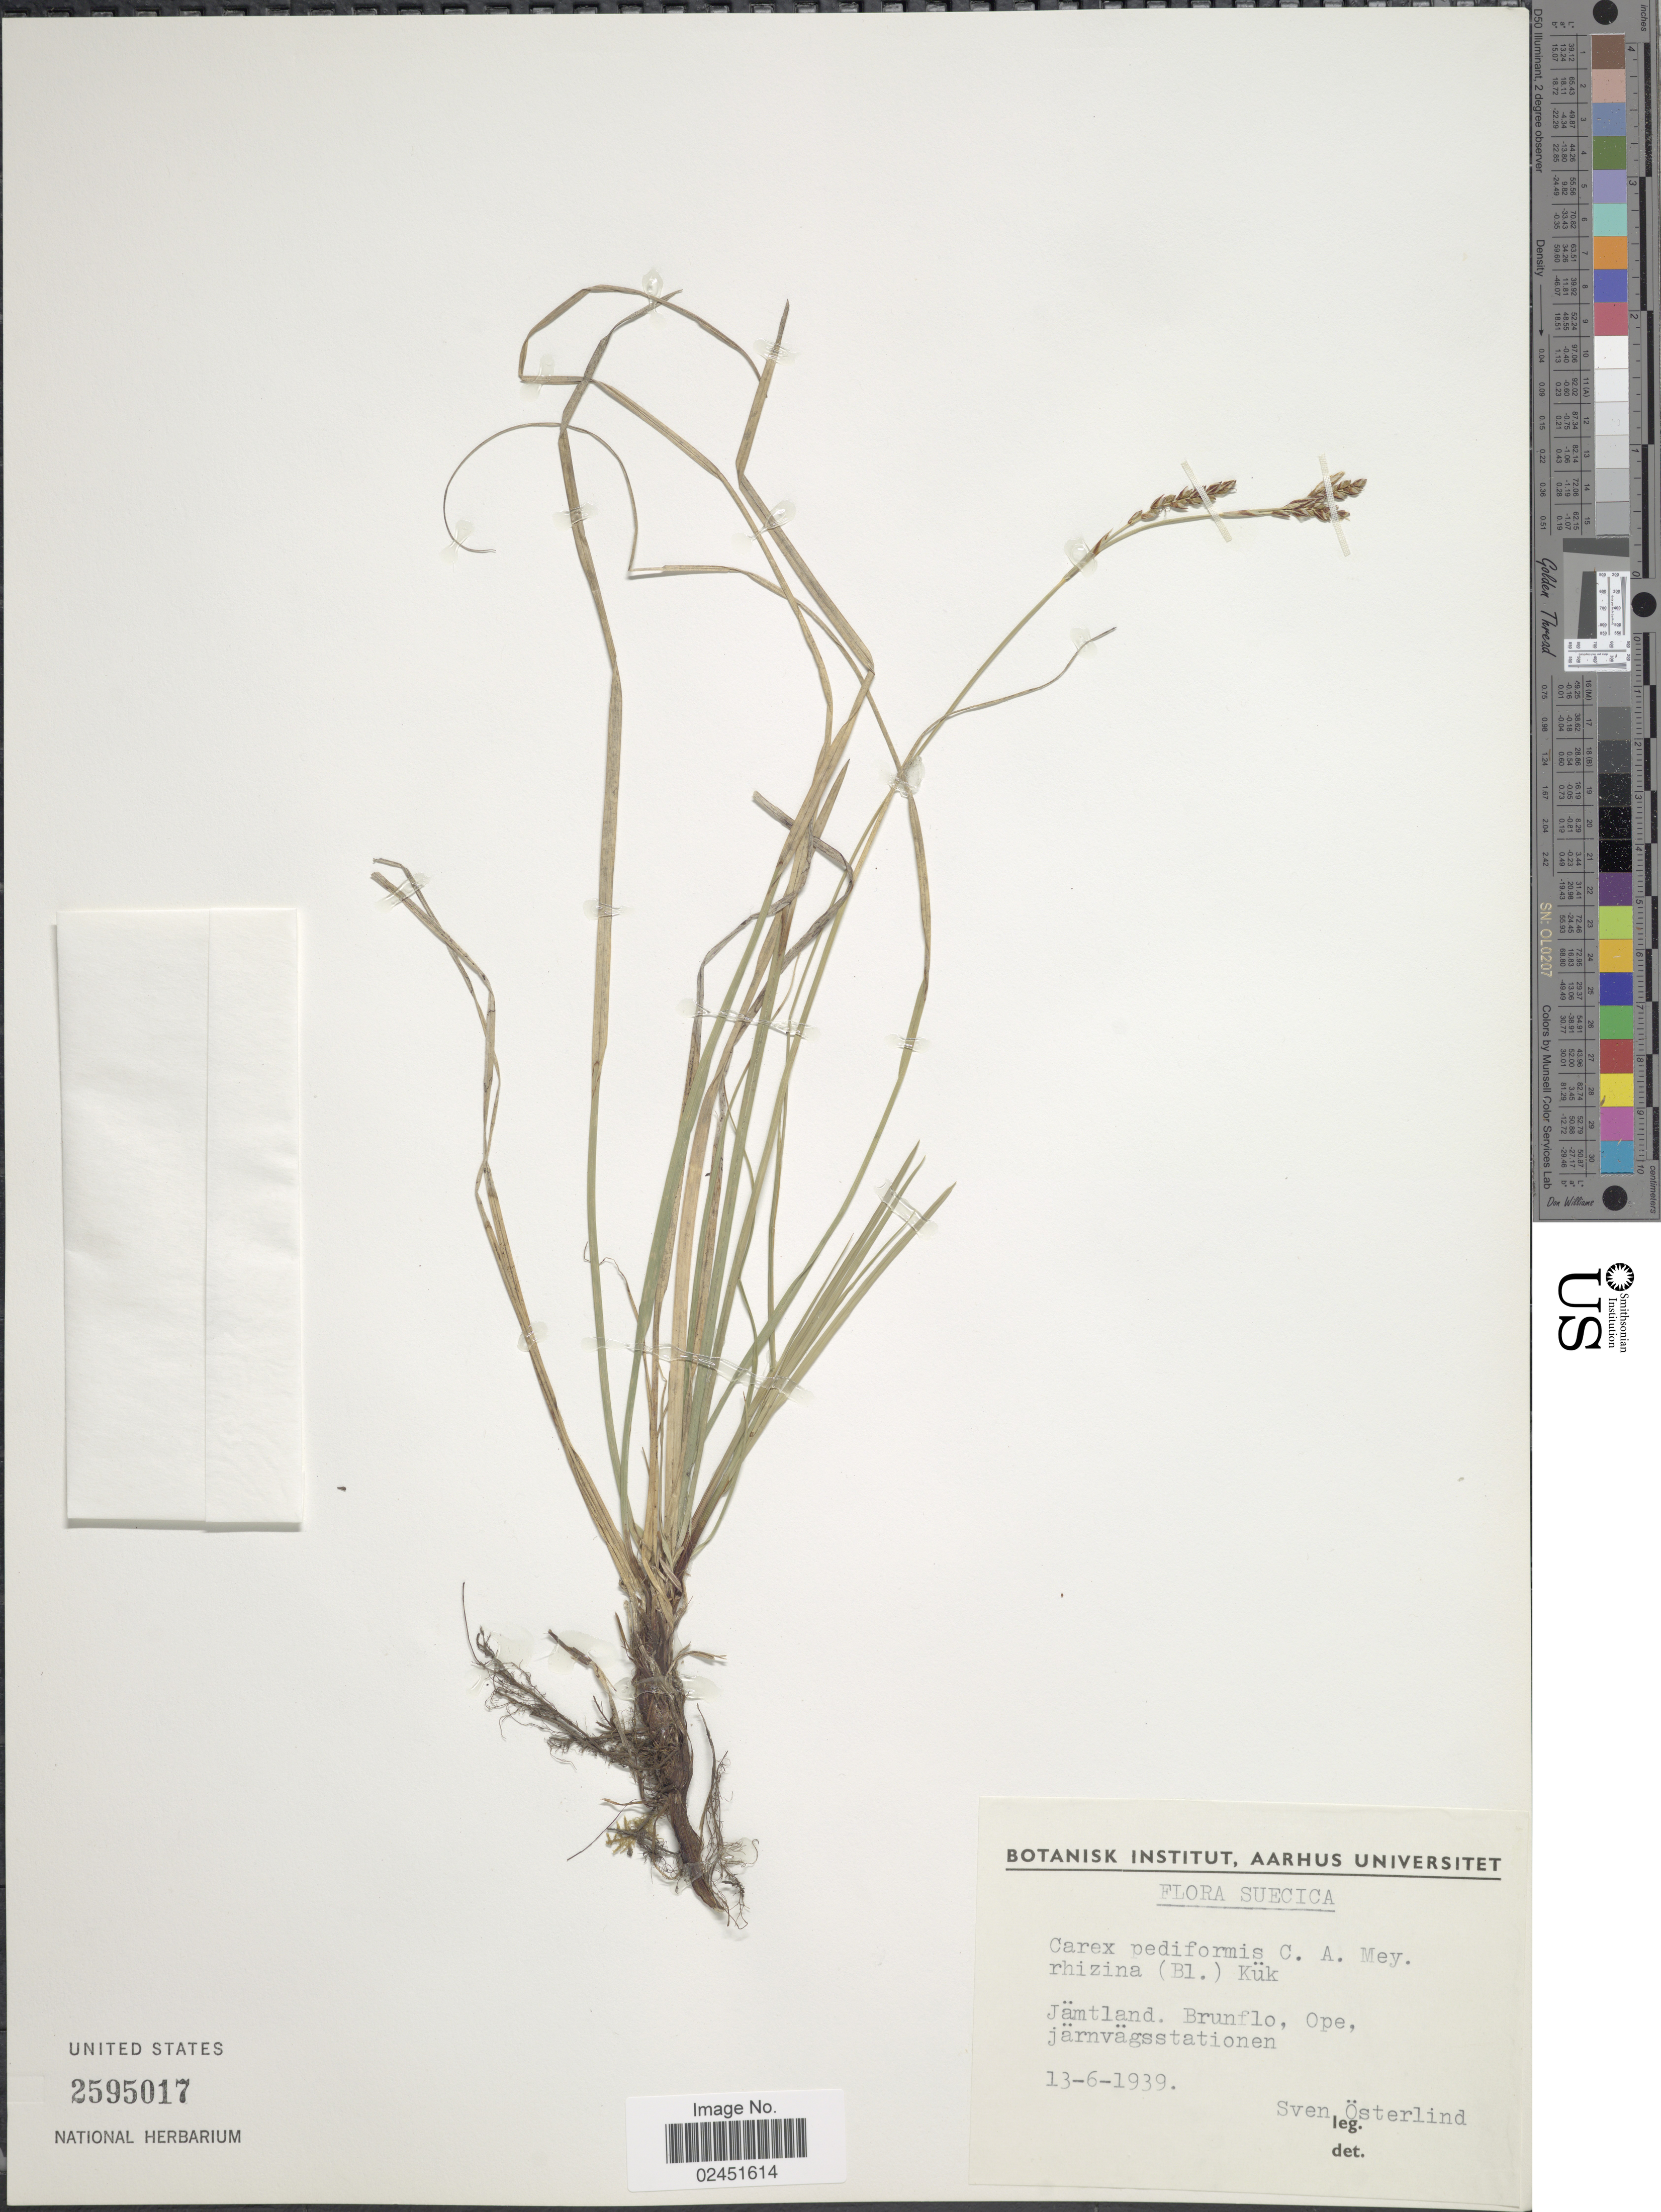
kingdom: Plantae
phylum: Tracheophyta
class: Liliopsida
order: Poales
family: Cyperaceae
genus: Carex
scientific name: Carex pediformis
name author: C.A. Mey.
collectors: S. Osterlind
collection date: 1939-06-13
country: Sweden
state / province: Jämtland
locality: Suecica. Jamtland. Brunflo, Ope, jarnvagsstationen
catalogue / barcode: US 2595017